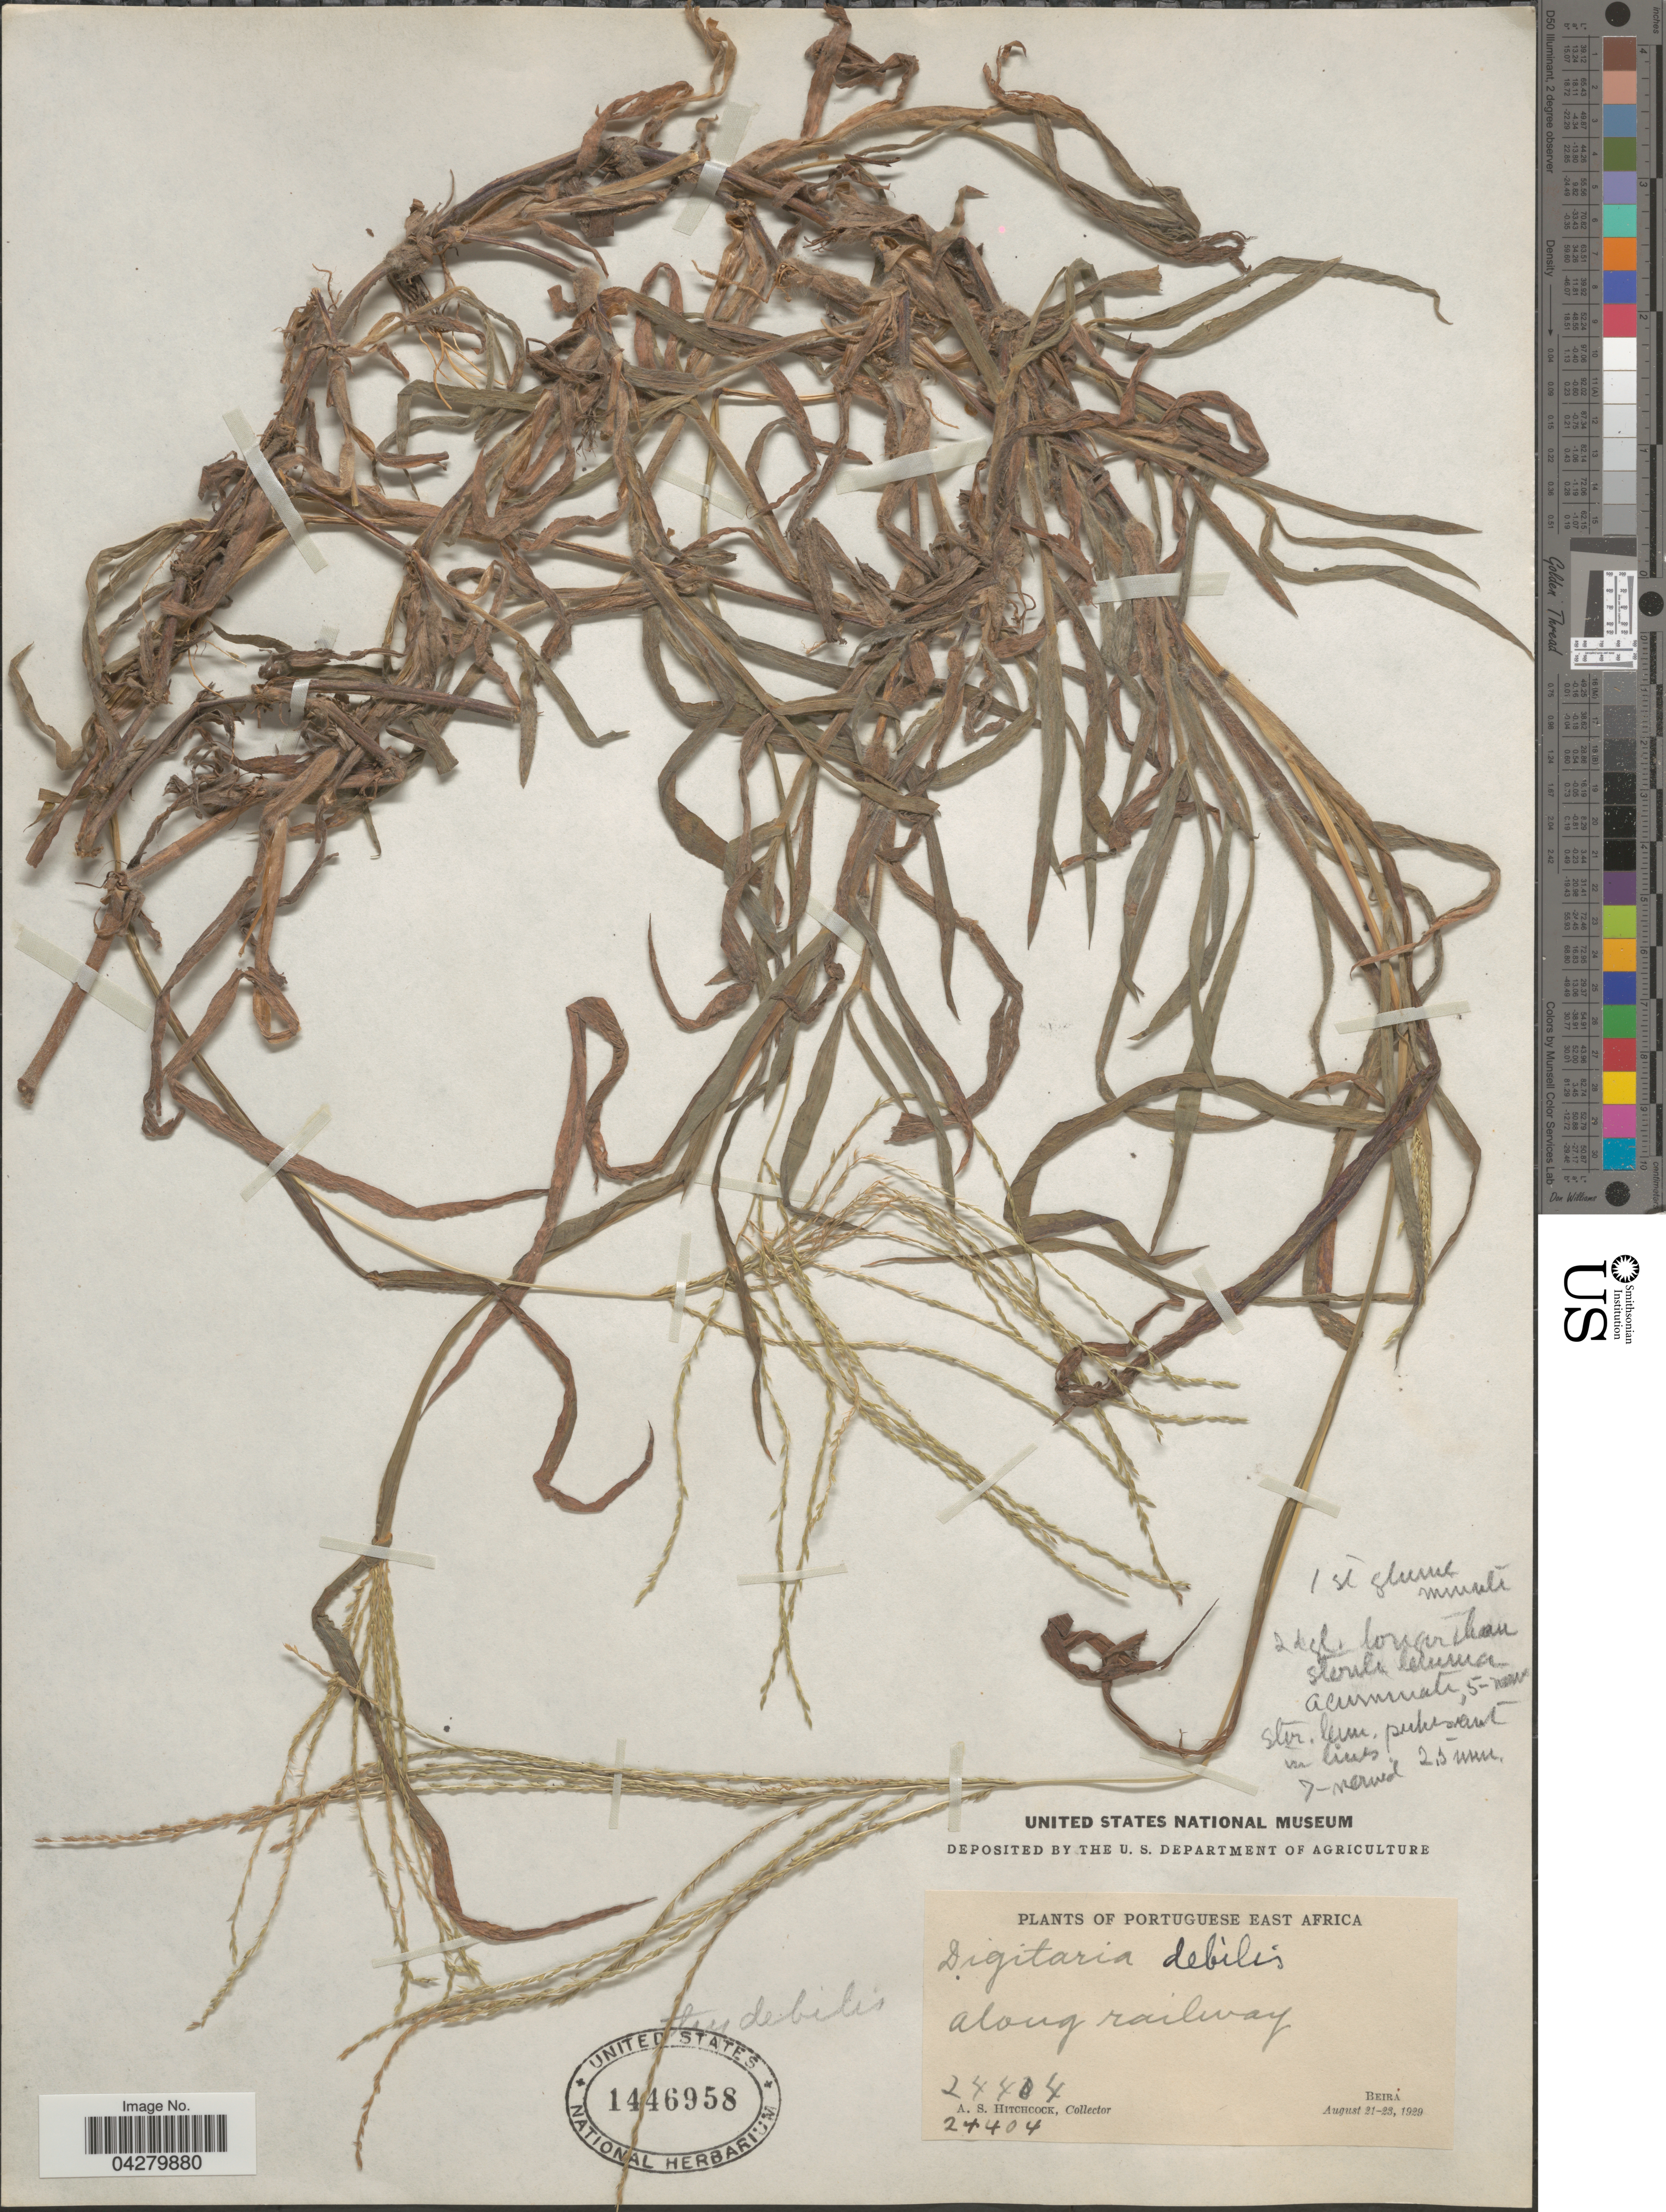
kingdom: Plantae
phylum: Tracheophyta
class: Liliopsida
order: Poales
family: Poaceae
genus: Digitaria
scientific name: Digitaria debilis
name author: (Desf.) Willd.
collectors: A. S. Hitchcock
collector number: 24404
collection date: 1929-08-21/1929-08-23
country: Mozambique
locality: Portuguese East Africa. Along railway. Beira.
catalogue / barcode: US 1446958